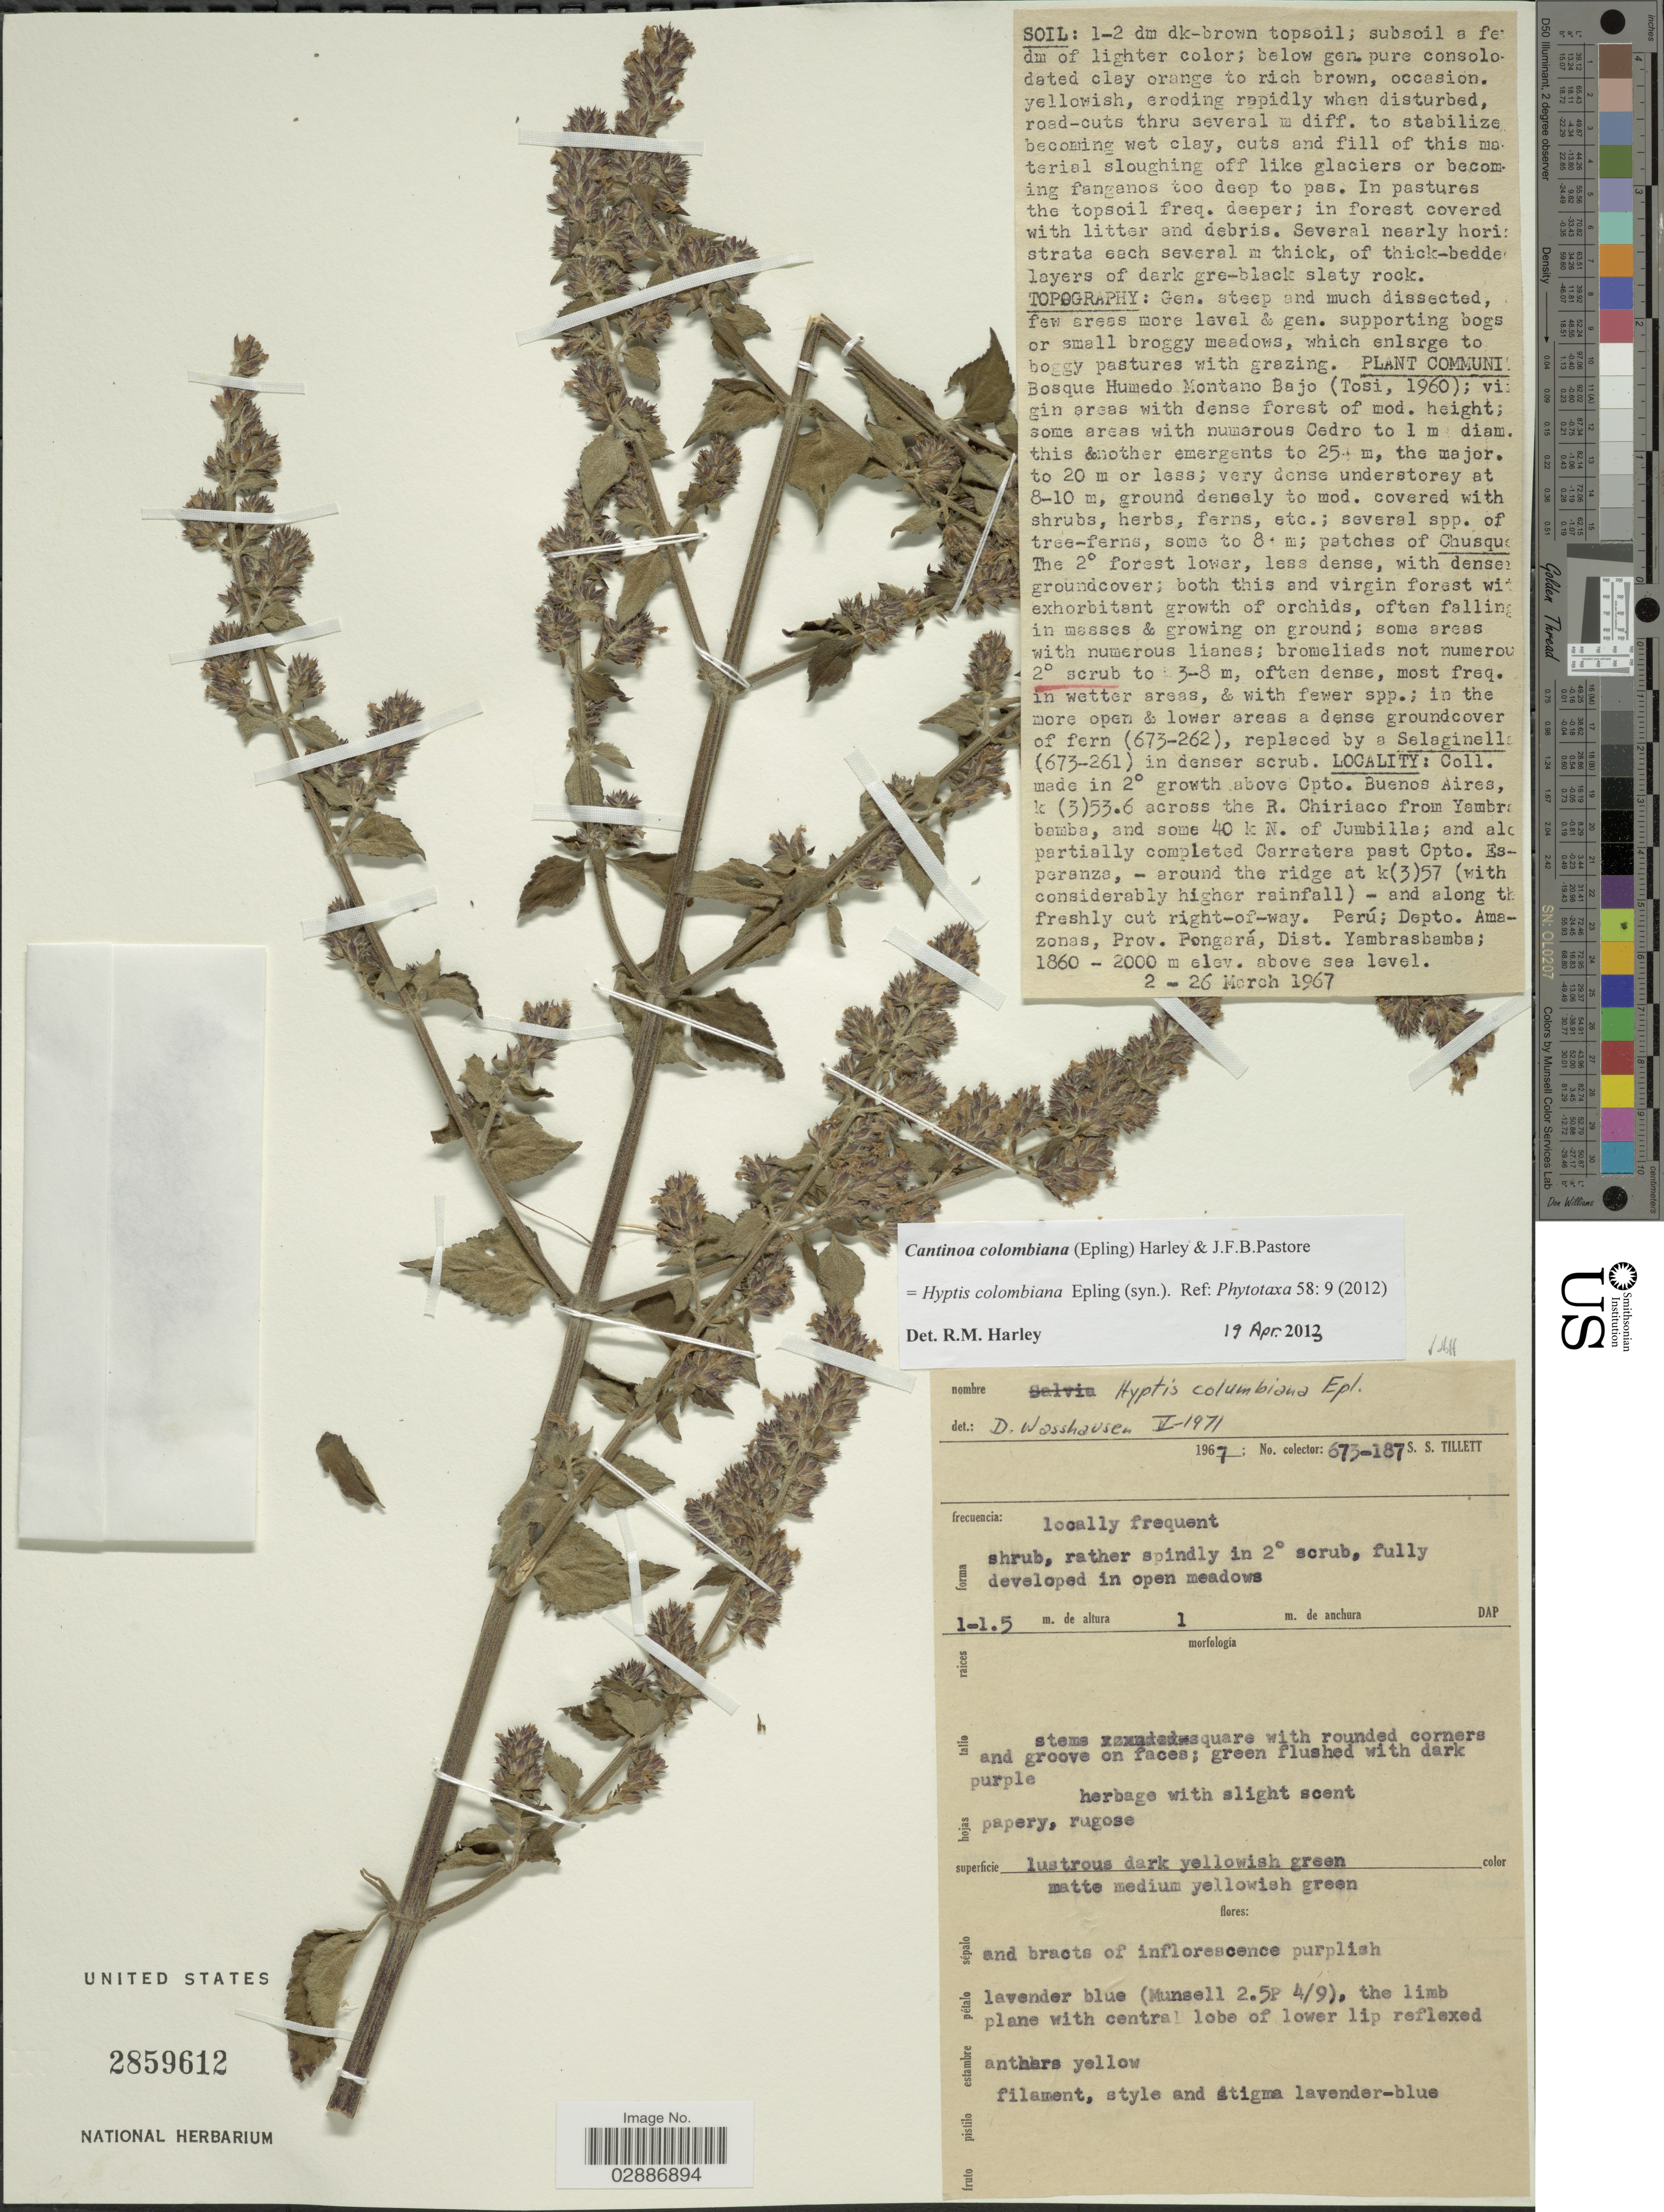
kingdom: Plantae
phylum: Tracheophyta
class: Magnoliopsida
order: Lamiales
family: Lamiaceae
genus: Cantinoa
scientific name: Cantinoa colombiana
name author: (Epling) Harley & J.F.B. Pastore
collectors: S. Tillett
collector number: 673-187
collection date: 1967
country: Peru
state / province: Amazonas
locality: Above Cpto. Buenos Aires, k (3)53.6 across the R. Chiriaco from Yambrasbamba, and some 40 k N. of Jumbilla; and along partially completed Carretera past Cpto. Esperanza, Dist. Yambrasbamba, Prov. Pongará, Depto. Amazonas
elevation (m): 1860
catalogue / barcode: US 2859612